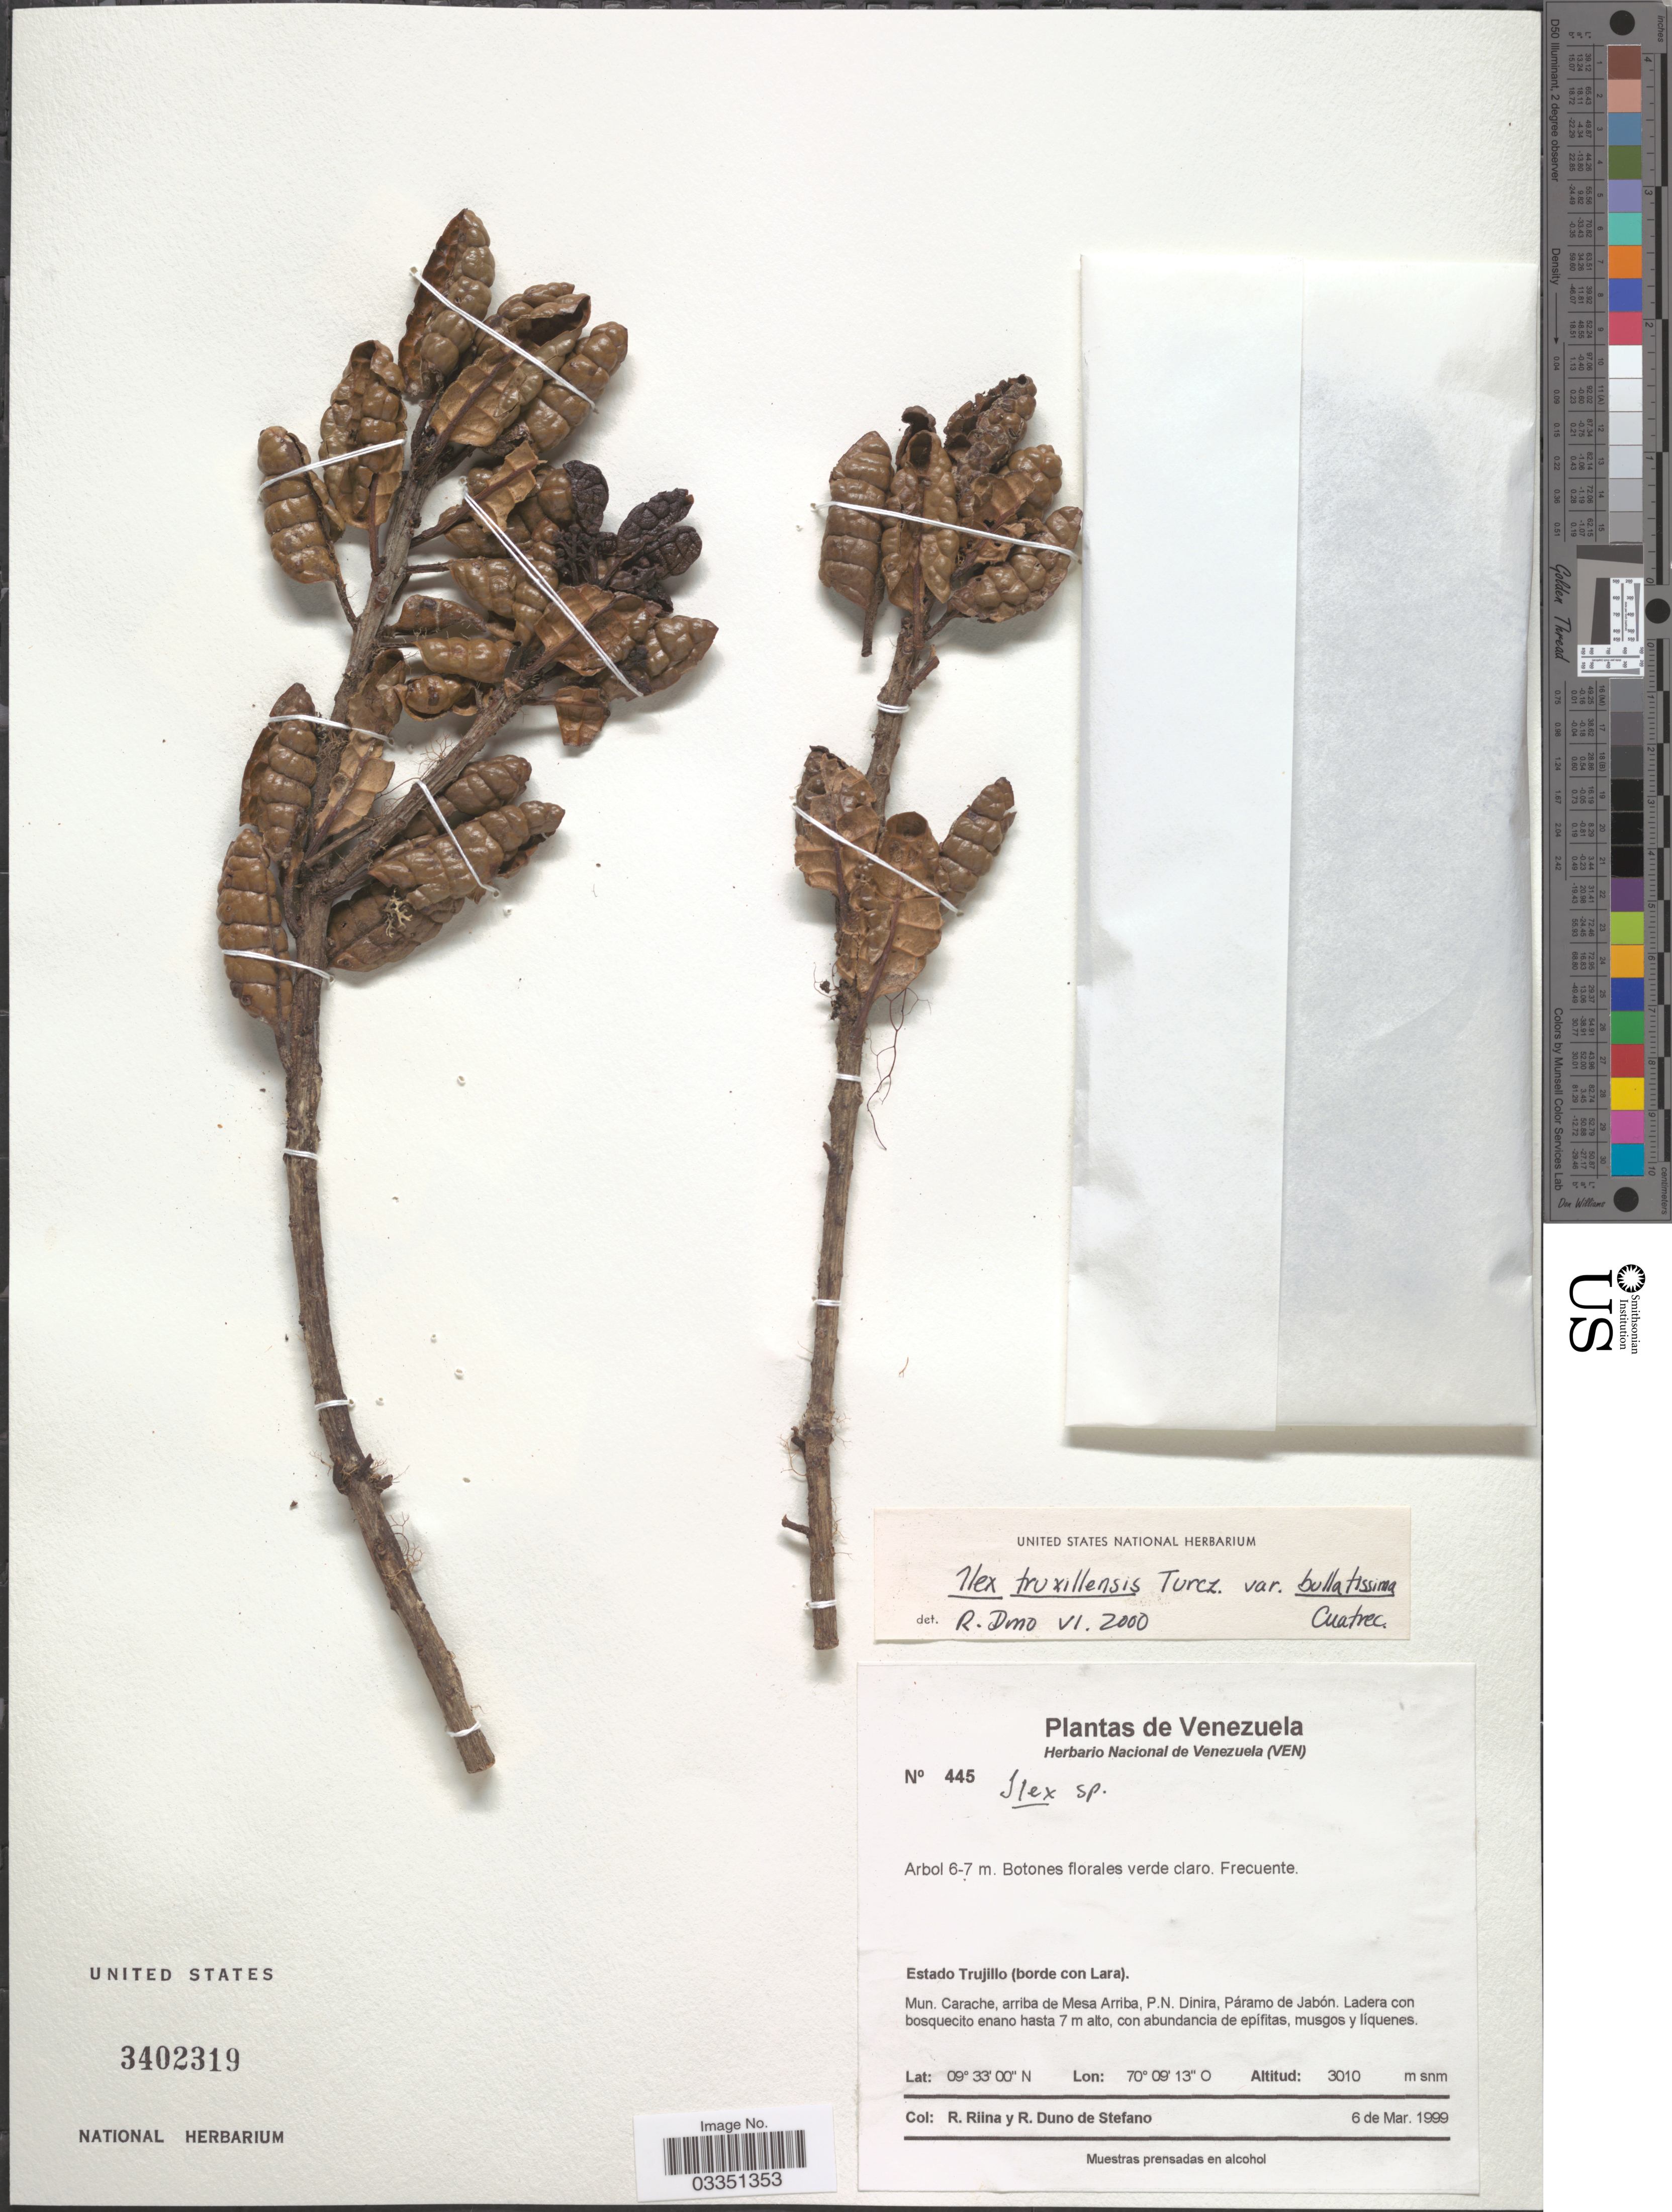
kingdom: Plantae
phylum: Tracheophyta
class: Magnoliopsida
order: Aquifoliales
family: Aquifoliaceae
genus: Ilex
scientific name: Ilex truxillensis var. bullatissima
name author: Cuatrec.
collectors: R. Riina & R. Duno de Stefano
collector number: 445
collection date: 1999-03-06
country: Venezuela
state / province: Trujillo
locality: Estado Trujillo (borde con Lara). Mun. Carache, arriba de Mesa Arriba, P.N. Dinira, Páramo de Jabón.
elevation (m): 3010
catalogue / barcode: US 3402319